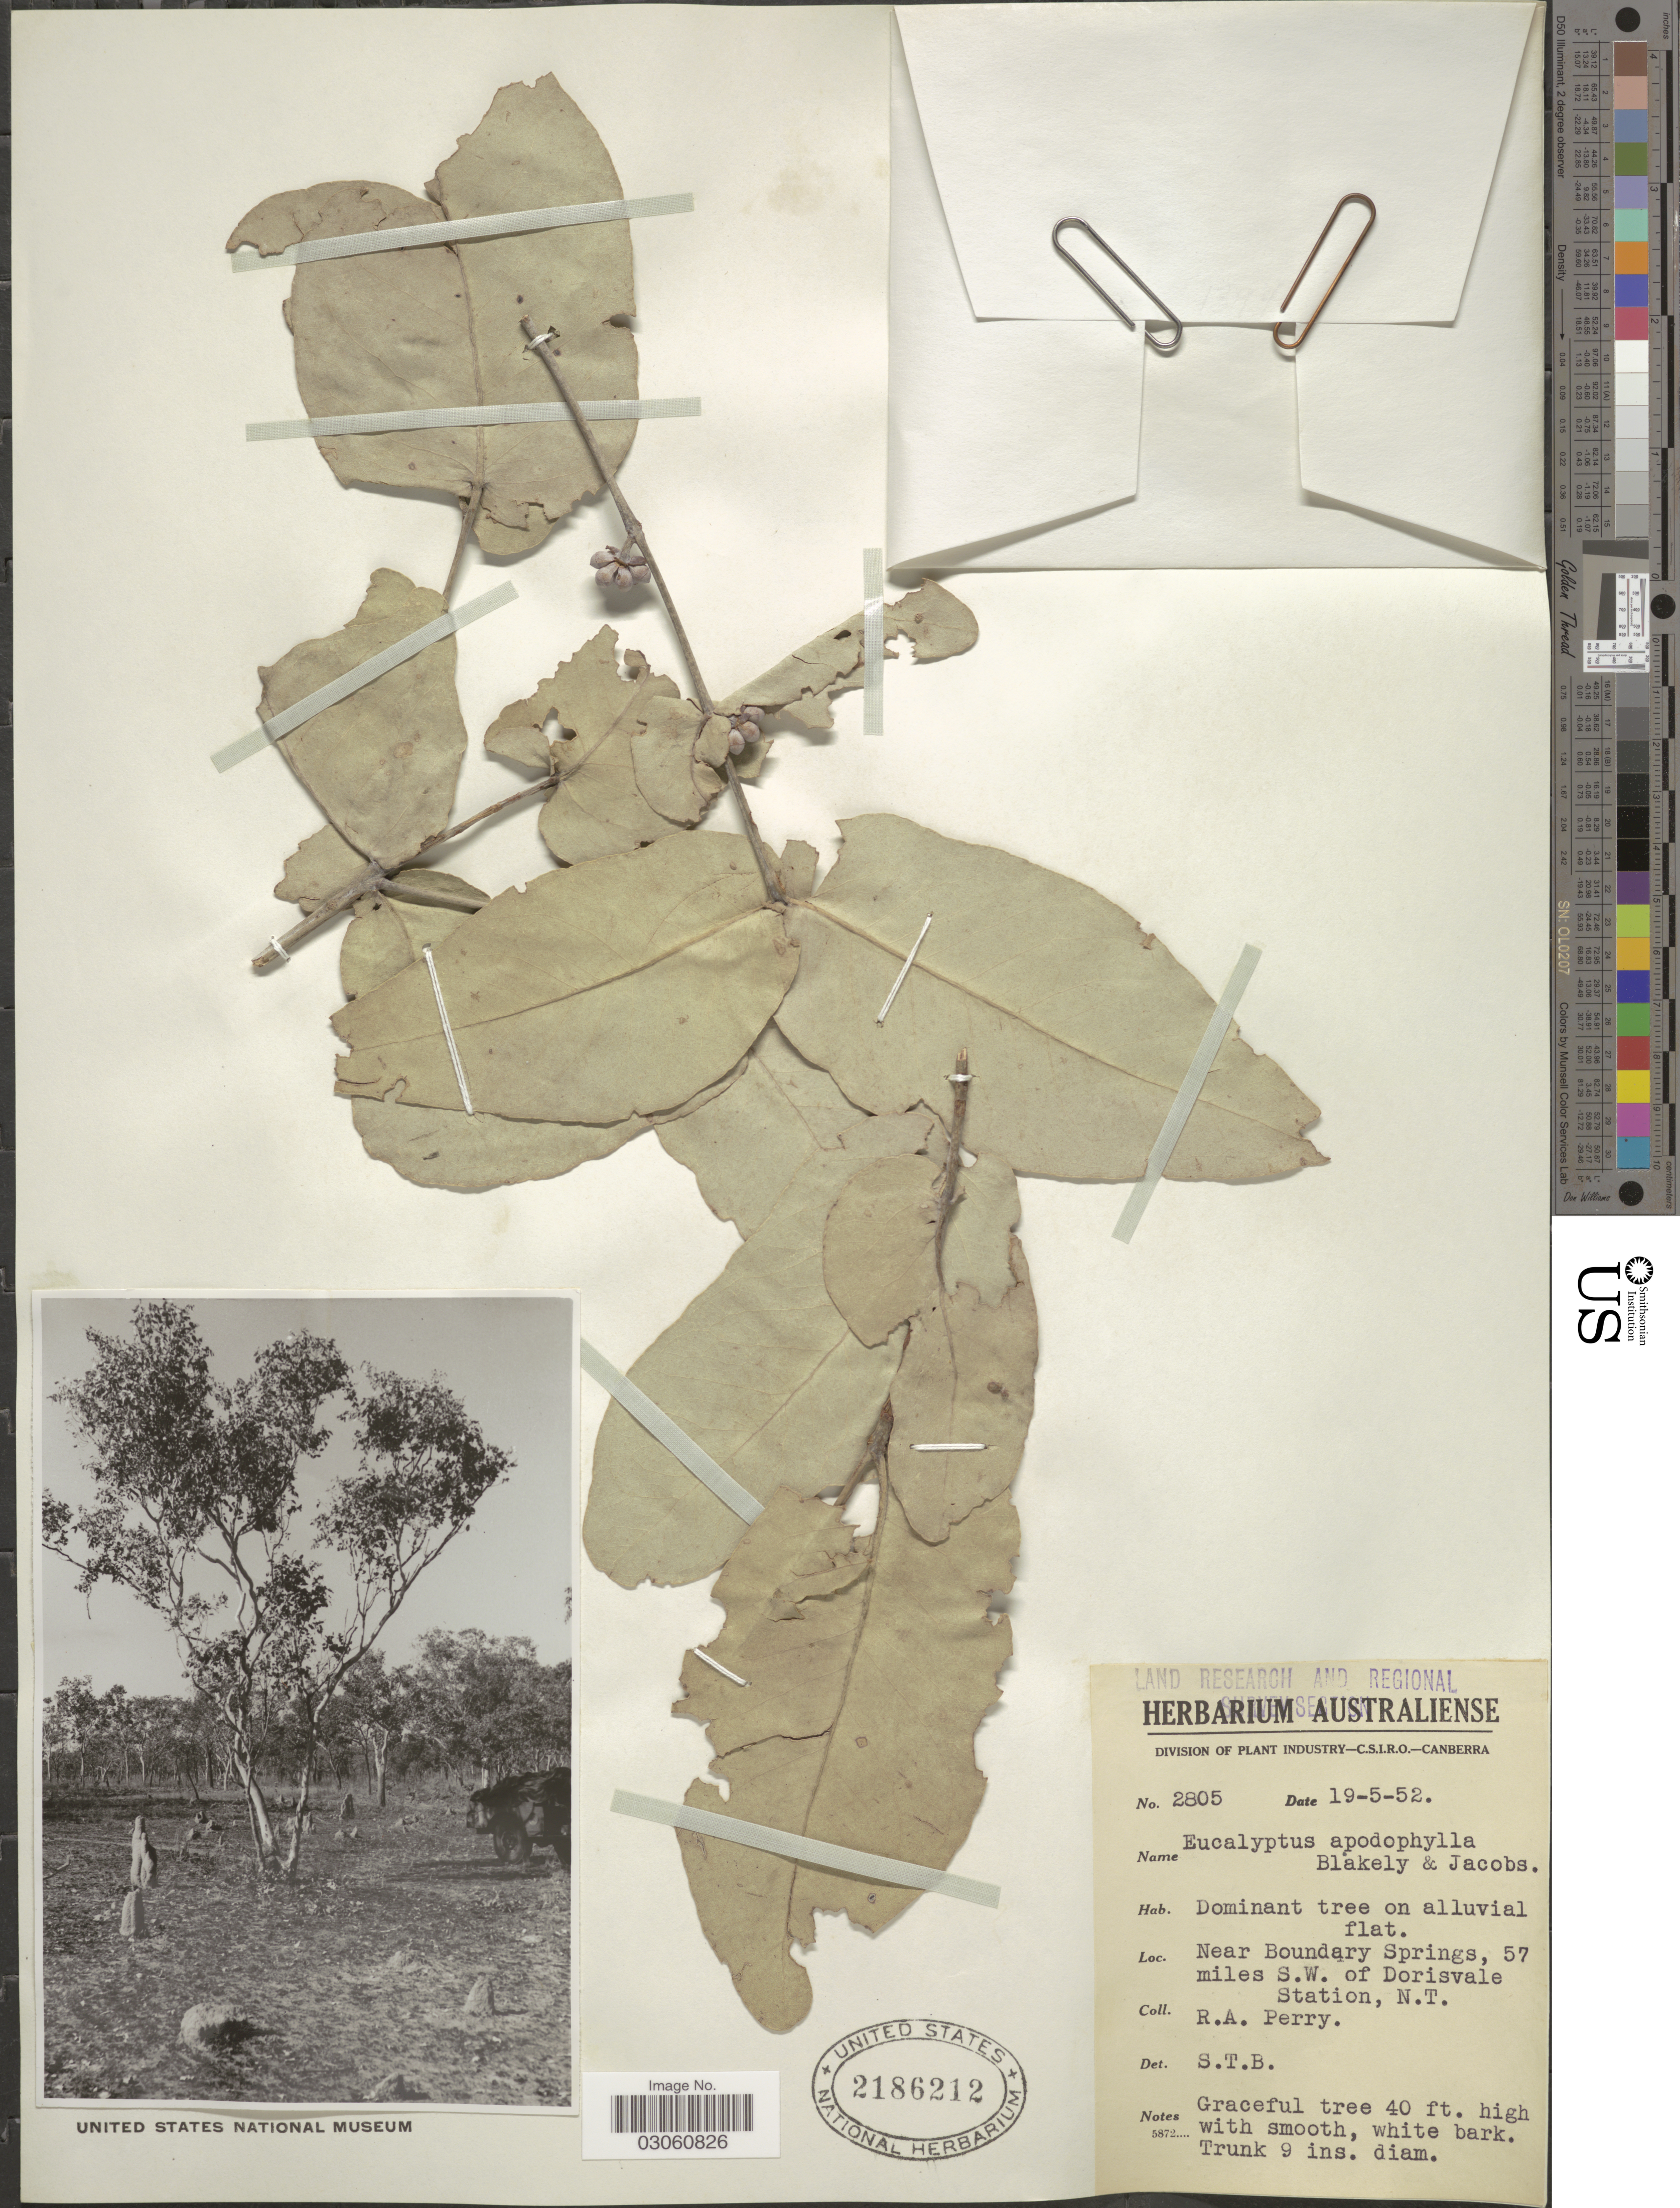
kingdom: Plantae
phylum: Tracheophyta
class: Magnoliopsida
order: Myrtales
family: Myrtaceae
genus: Eucalyptus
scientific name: Eucalyptus apodophylla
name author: Blakely & Jacobs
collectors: Perry, R. A.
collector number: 2805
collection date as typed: Transcribed d/m/y: 19/5/52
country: Australia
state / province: Northern Territory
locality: Near Boundary Springs, 57 miles S.W. of Dorisvale Station, N.T.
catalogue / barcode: US 2186212